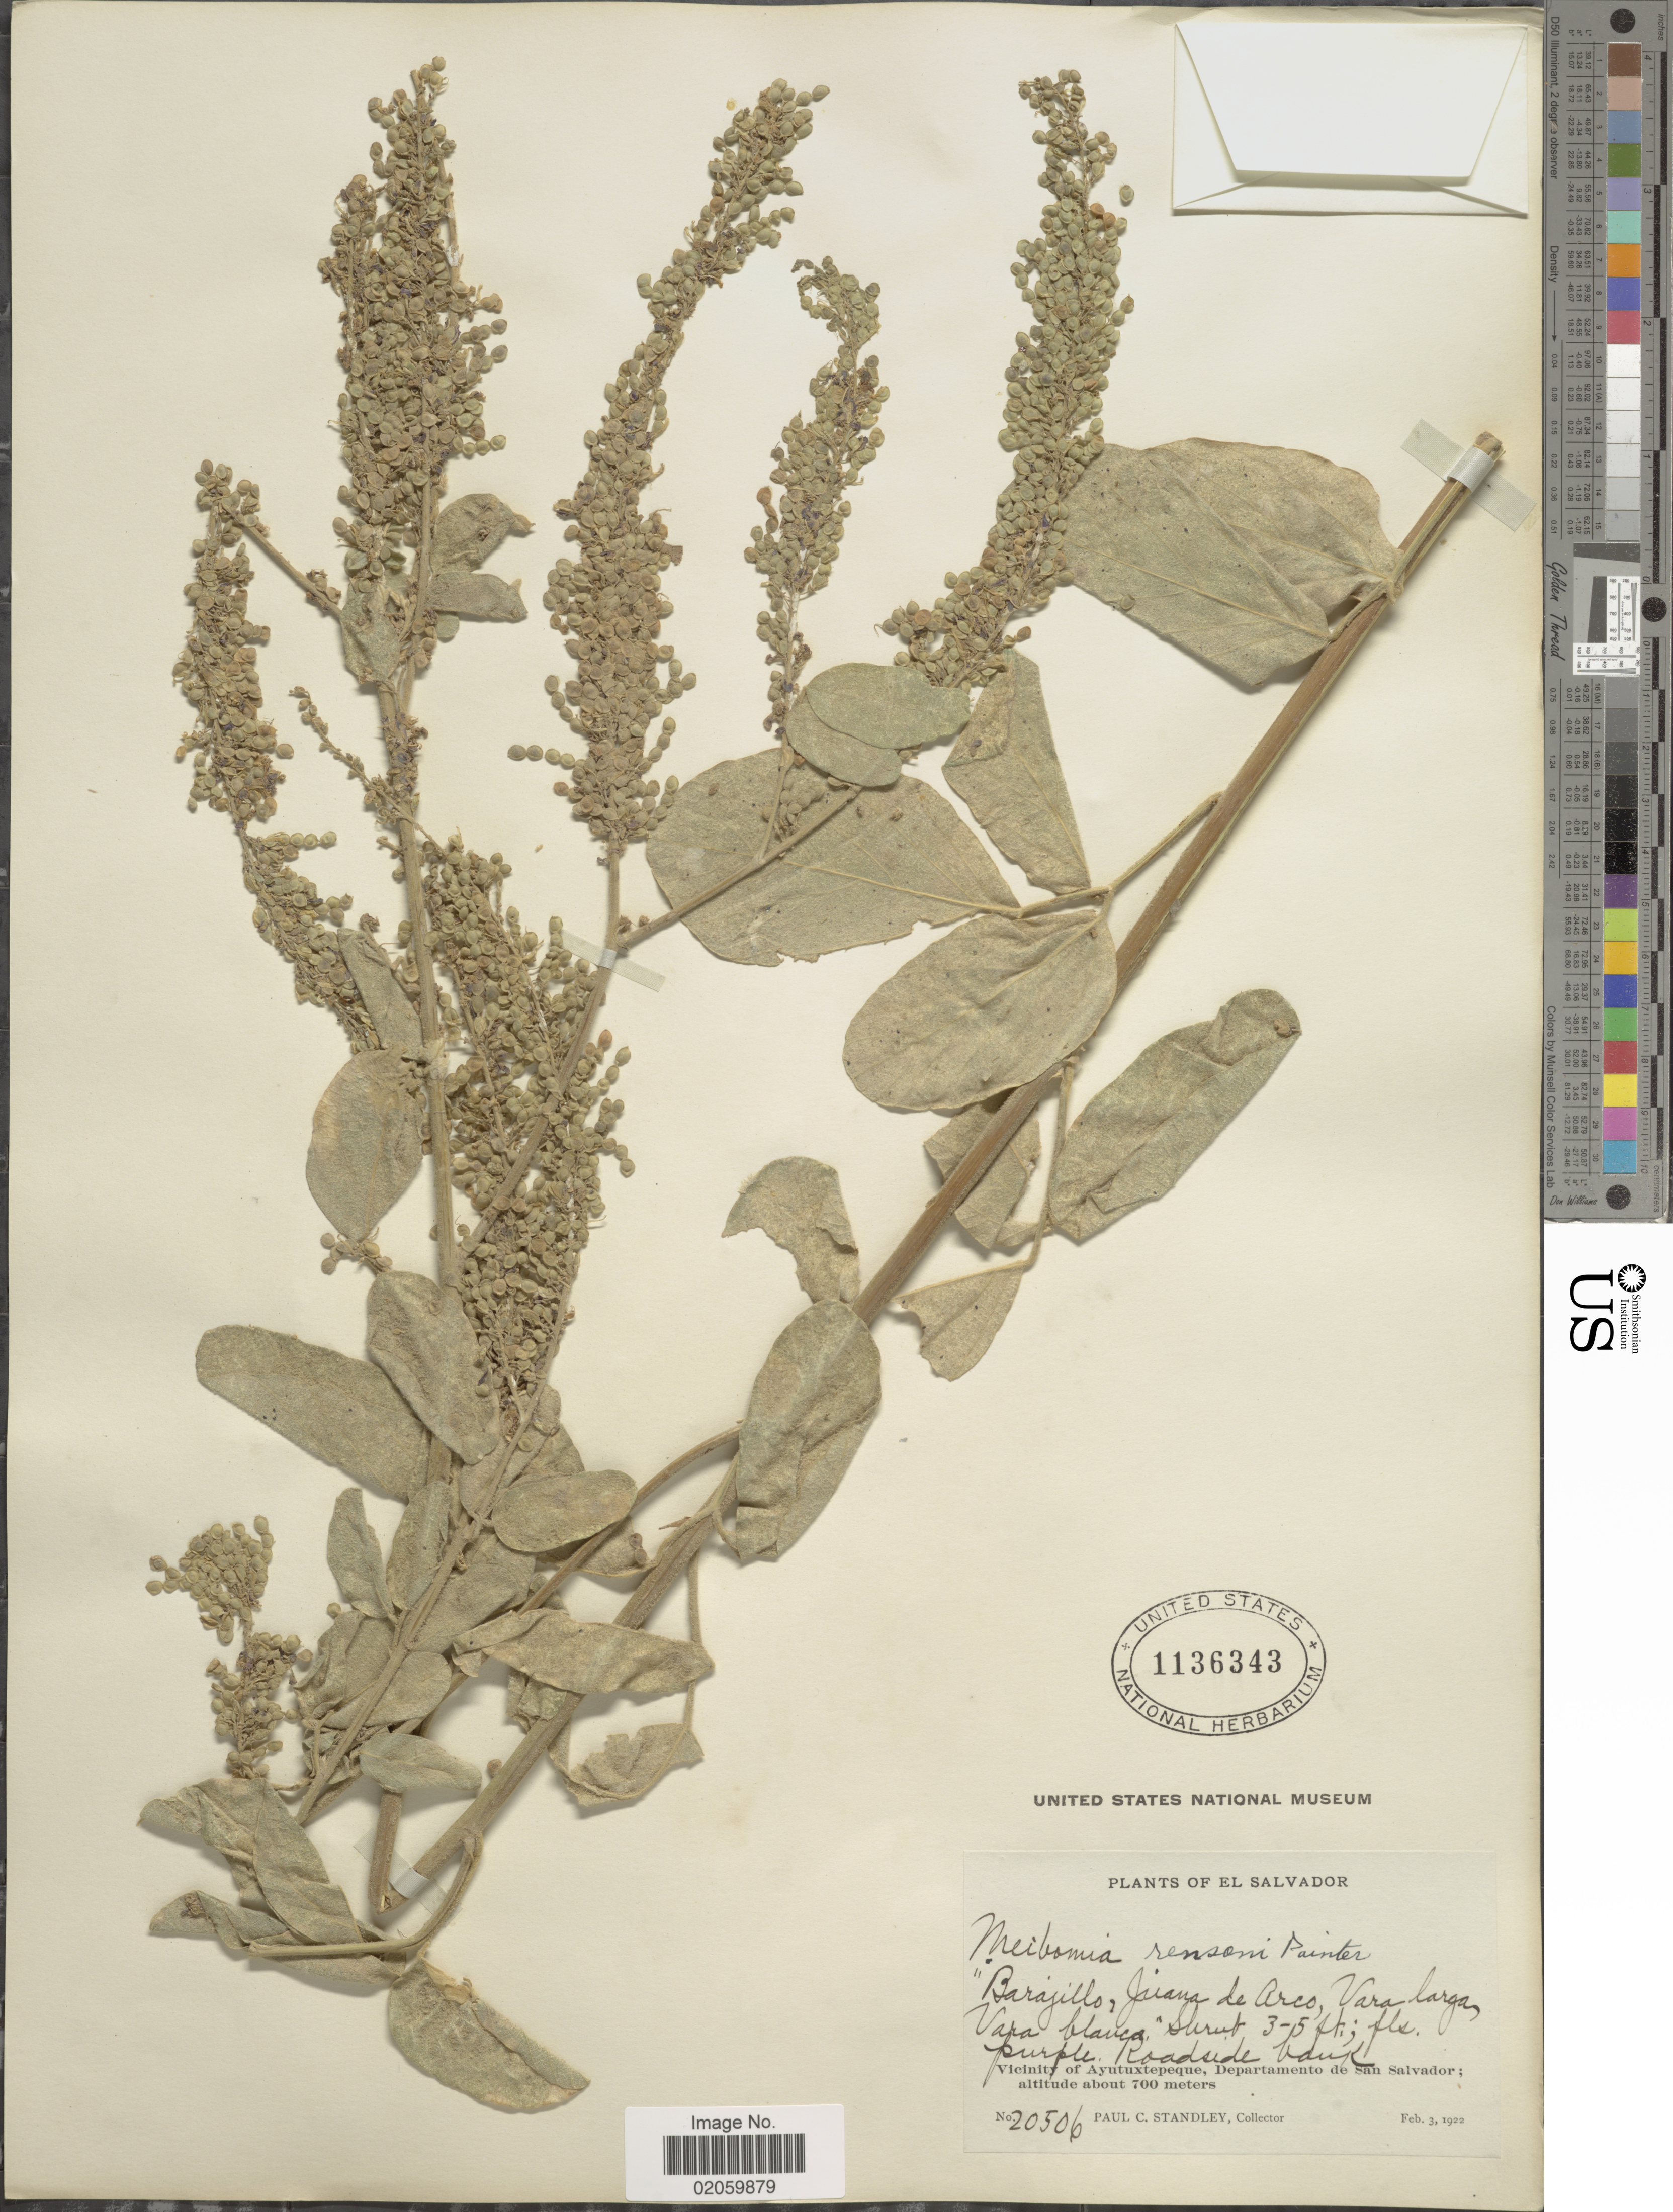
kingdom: Plantae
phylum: Tracheophyta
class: Magnoliopsida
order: Fabales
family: Fabaceae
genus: Desmodium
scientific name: Desmodium nicaraguense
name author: Oerst.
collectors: P. C. Standley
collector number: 20506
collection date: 1922-02-03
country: El Salvador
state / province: San Salvador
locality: Vicinity of aAyutuxtepeque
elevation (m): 700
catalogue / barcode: US 1136343